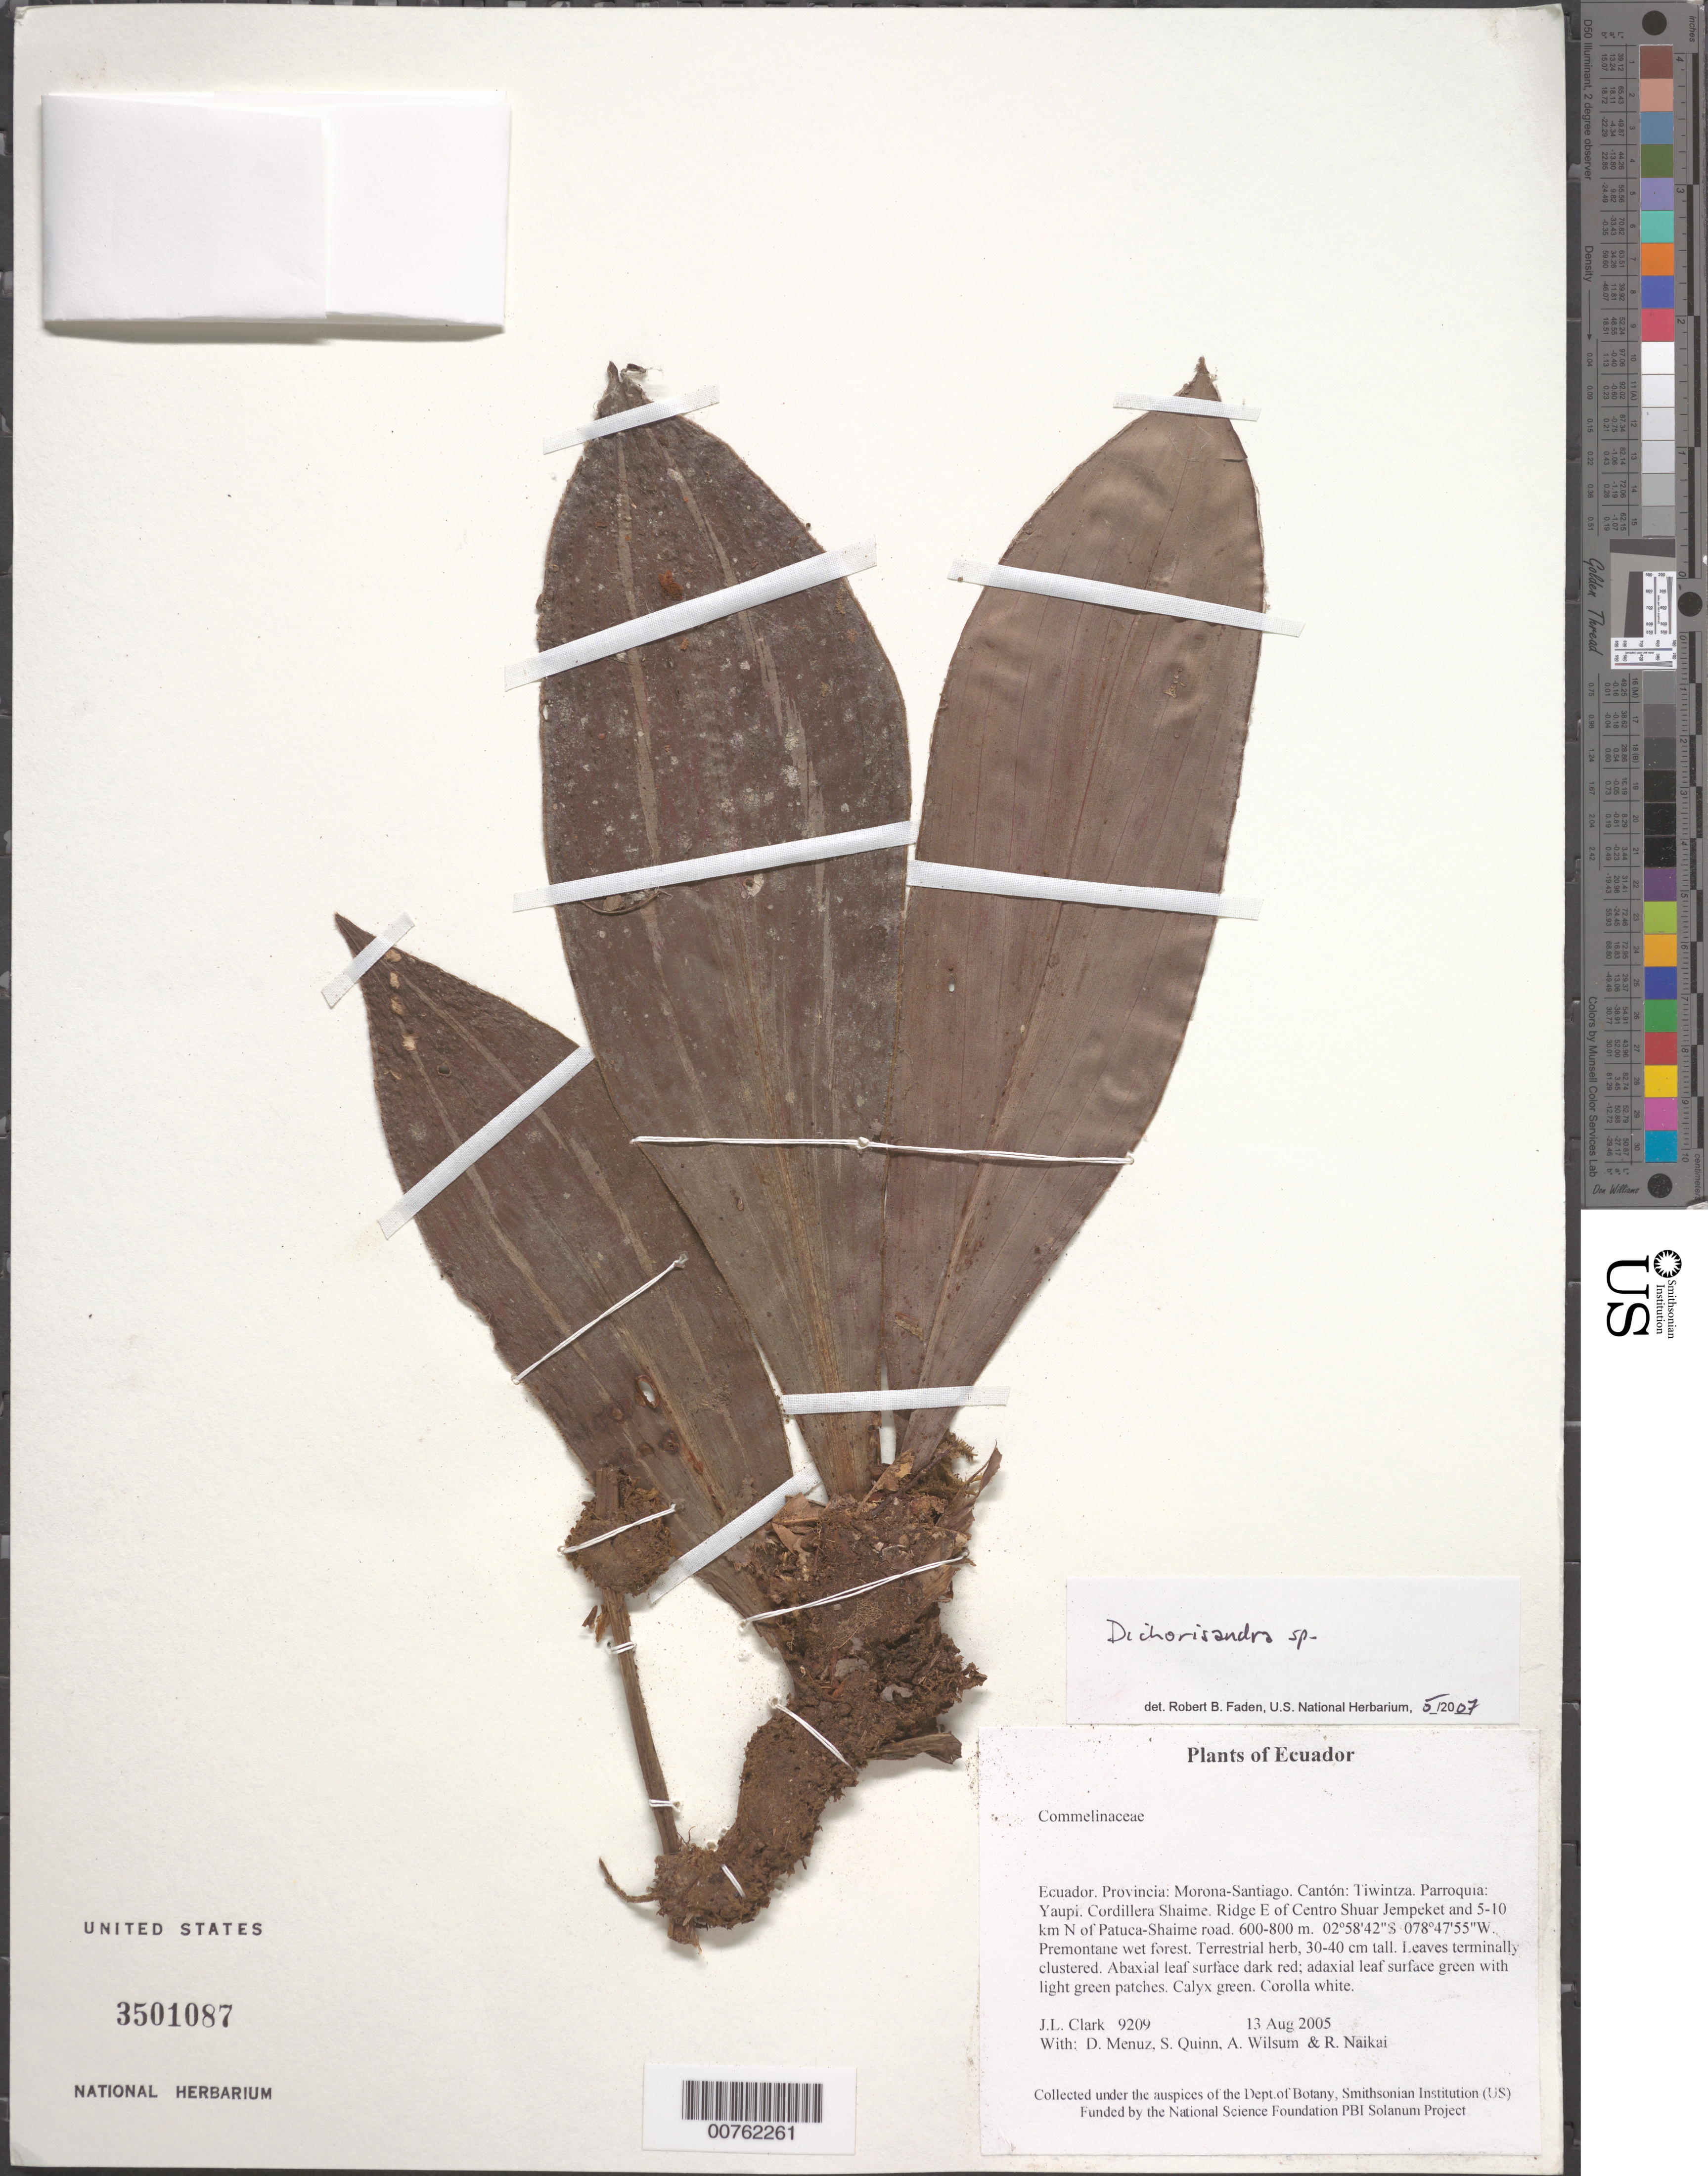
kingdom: Plantae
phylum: Tracheophyta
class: Liliopsida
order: Commelinales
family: Commelinaceae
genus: Dichorisandra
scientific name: Dichorisandra sp.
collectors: J. L. Clark et al.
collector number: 9209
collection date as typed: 13 Aug 2005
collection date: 2005-08-13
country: Ecuador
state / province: Morona-Santiago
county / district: Canton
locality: Parroquia: Yaupi. Cordillera Shaime. Ridge E of Centro Shuar Jempeket and 5-10 km N of Patuca-Shaime road.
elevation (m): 600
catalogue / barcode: US 3501087